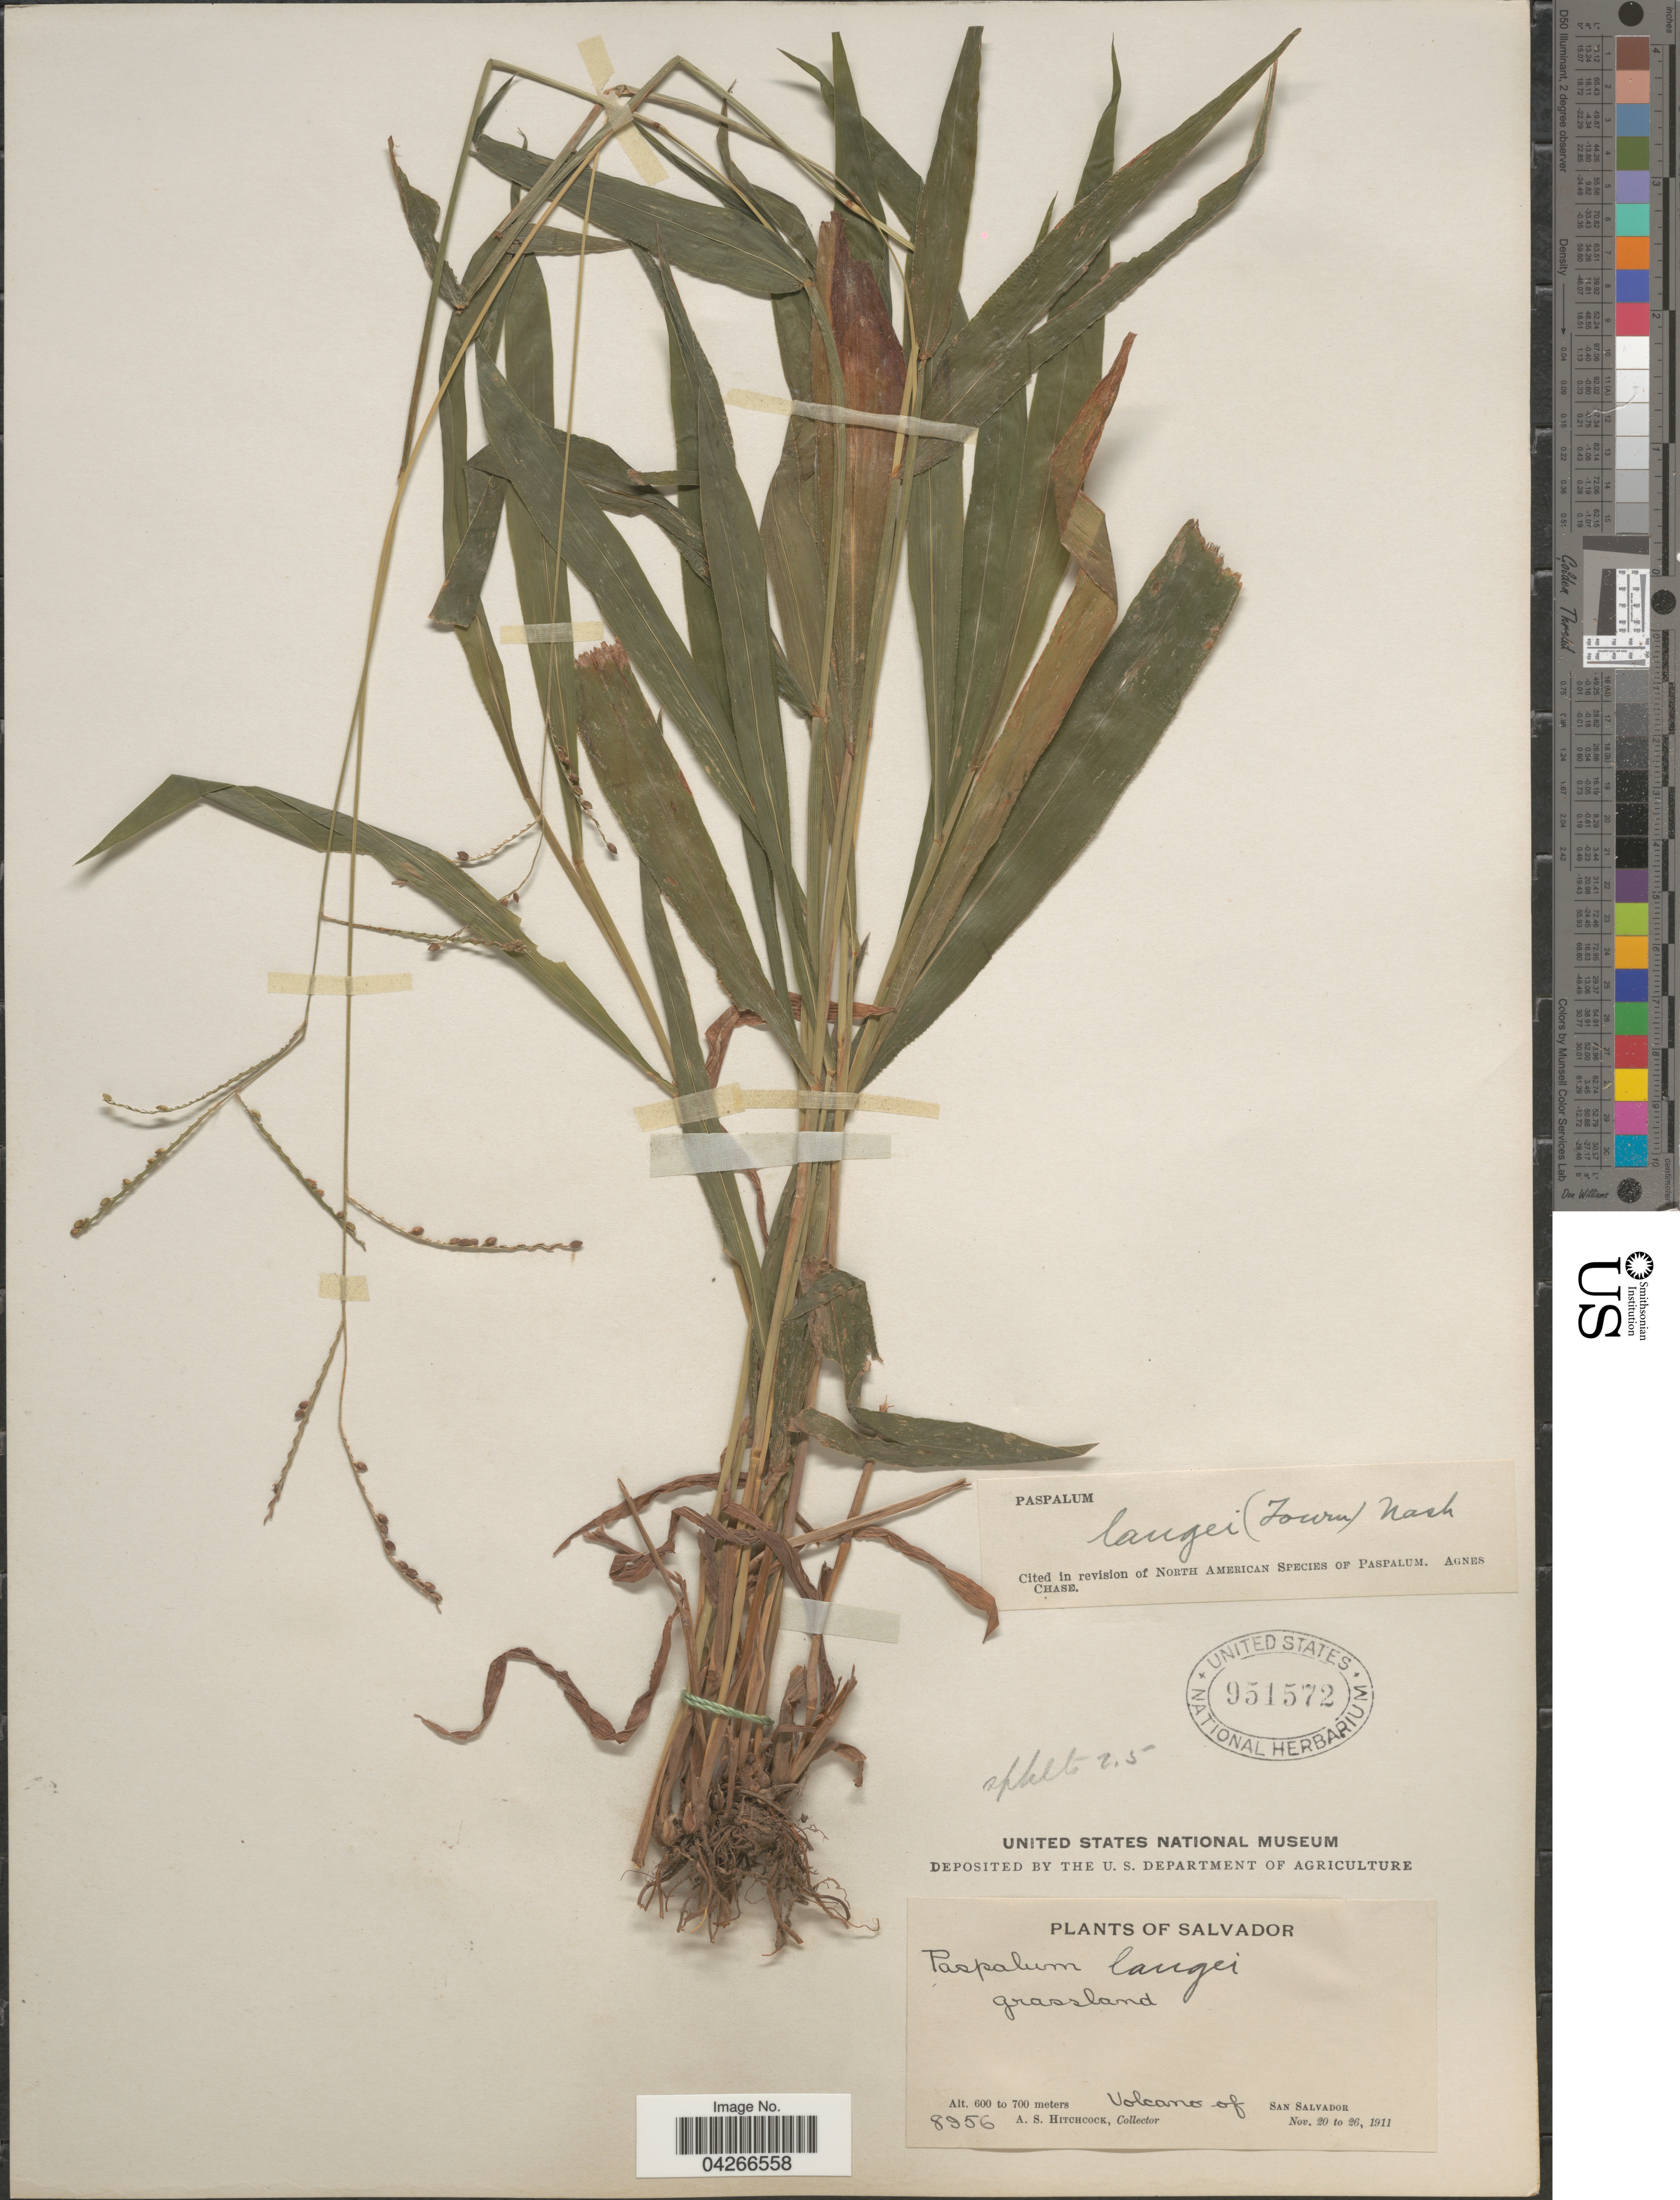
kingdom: Plantae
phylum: Tracheophyta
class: Liliopsida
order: Poales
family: Poaceae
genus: Paspalum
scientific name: Paspalum langei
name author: (E. Fourn.) Nash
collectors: A. S. Hitchcock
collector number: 8956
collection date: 1911-11-20/1911-11-26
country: El Salvador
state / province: San Salvador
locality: Grassland. Volcano of San Salvador.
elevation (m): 600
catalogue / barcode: US 951572